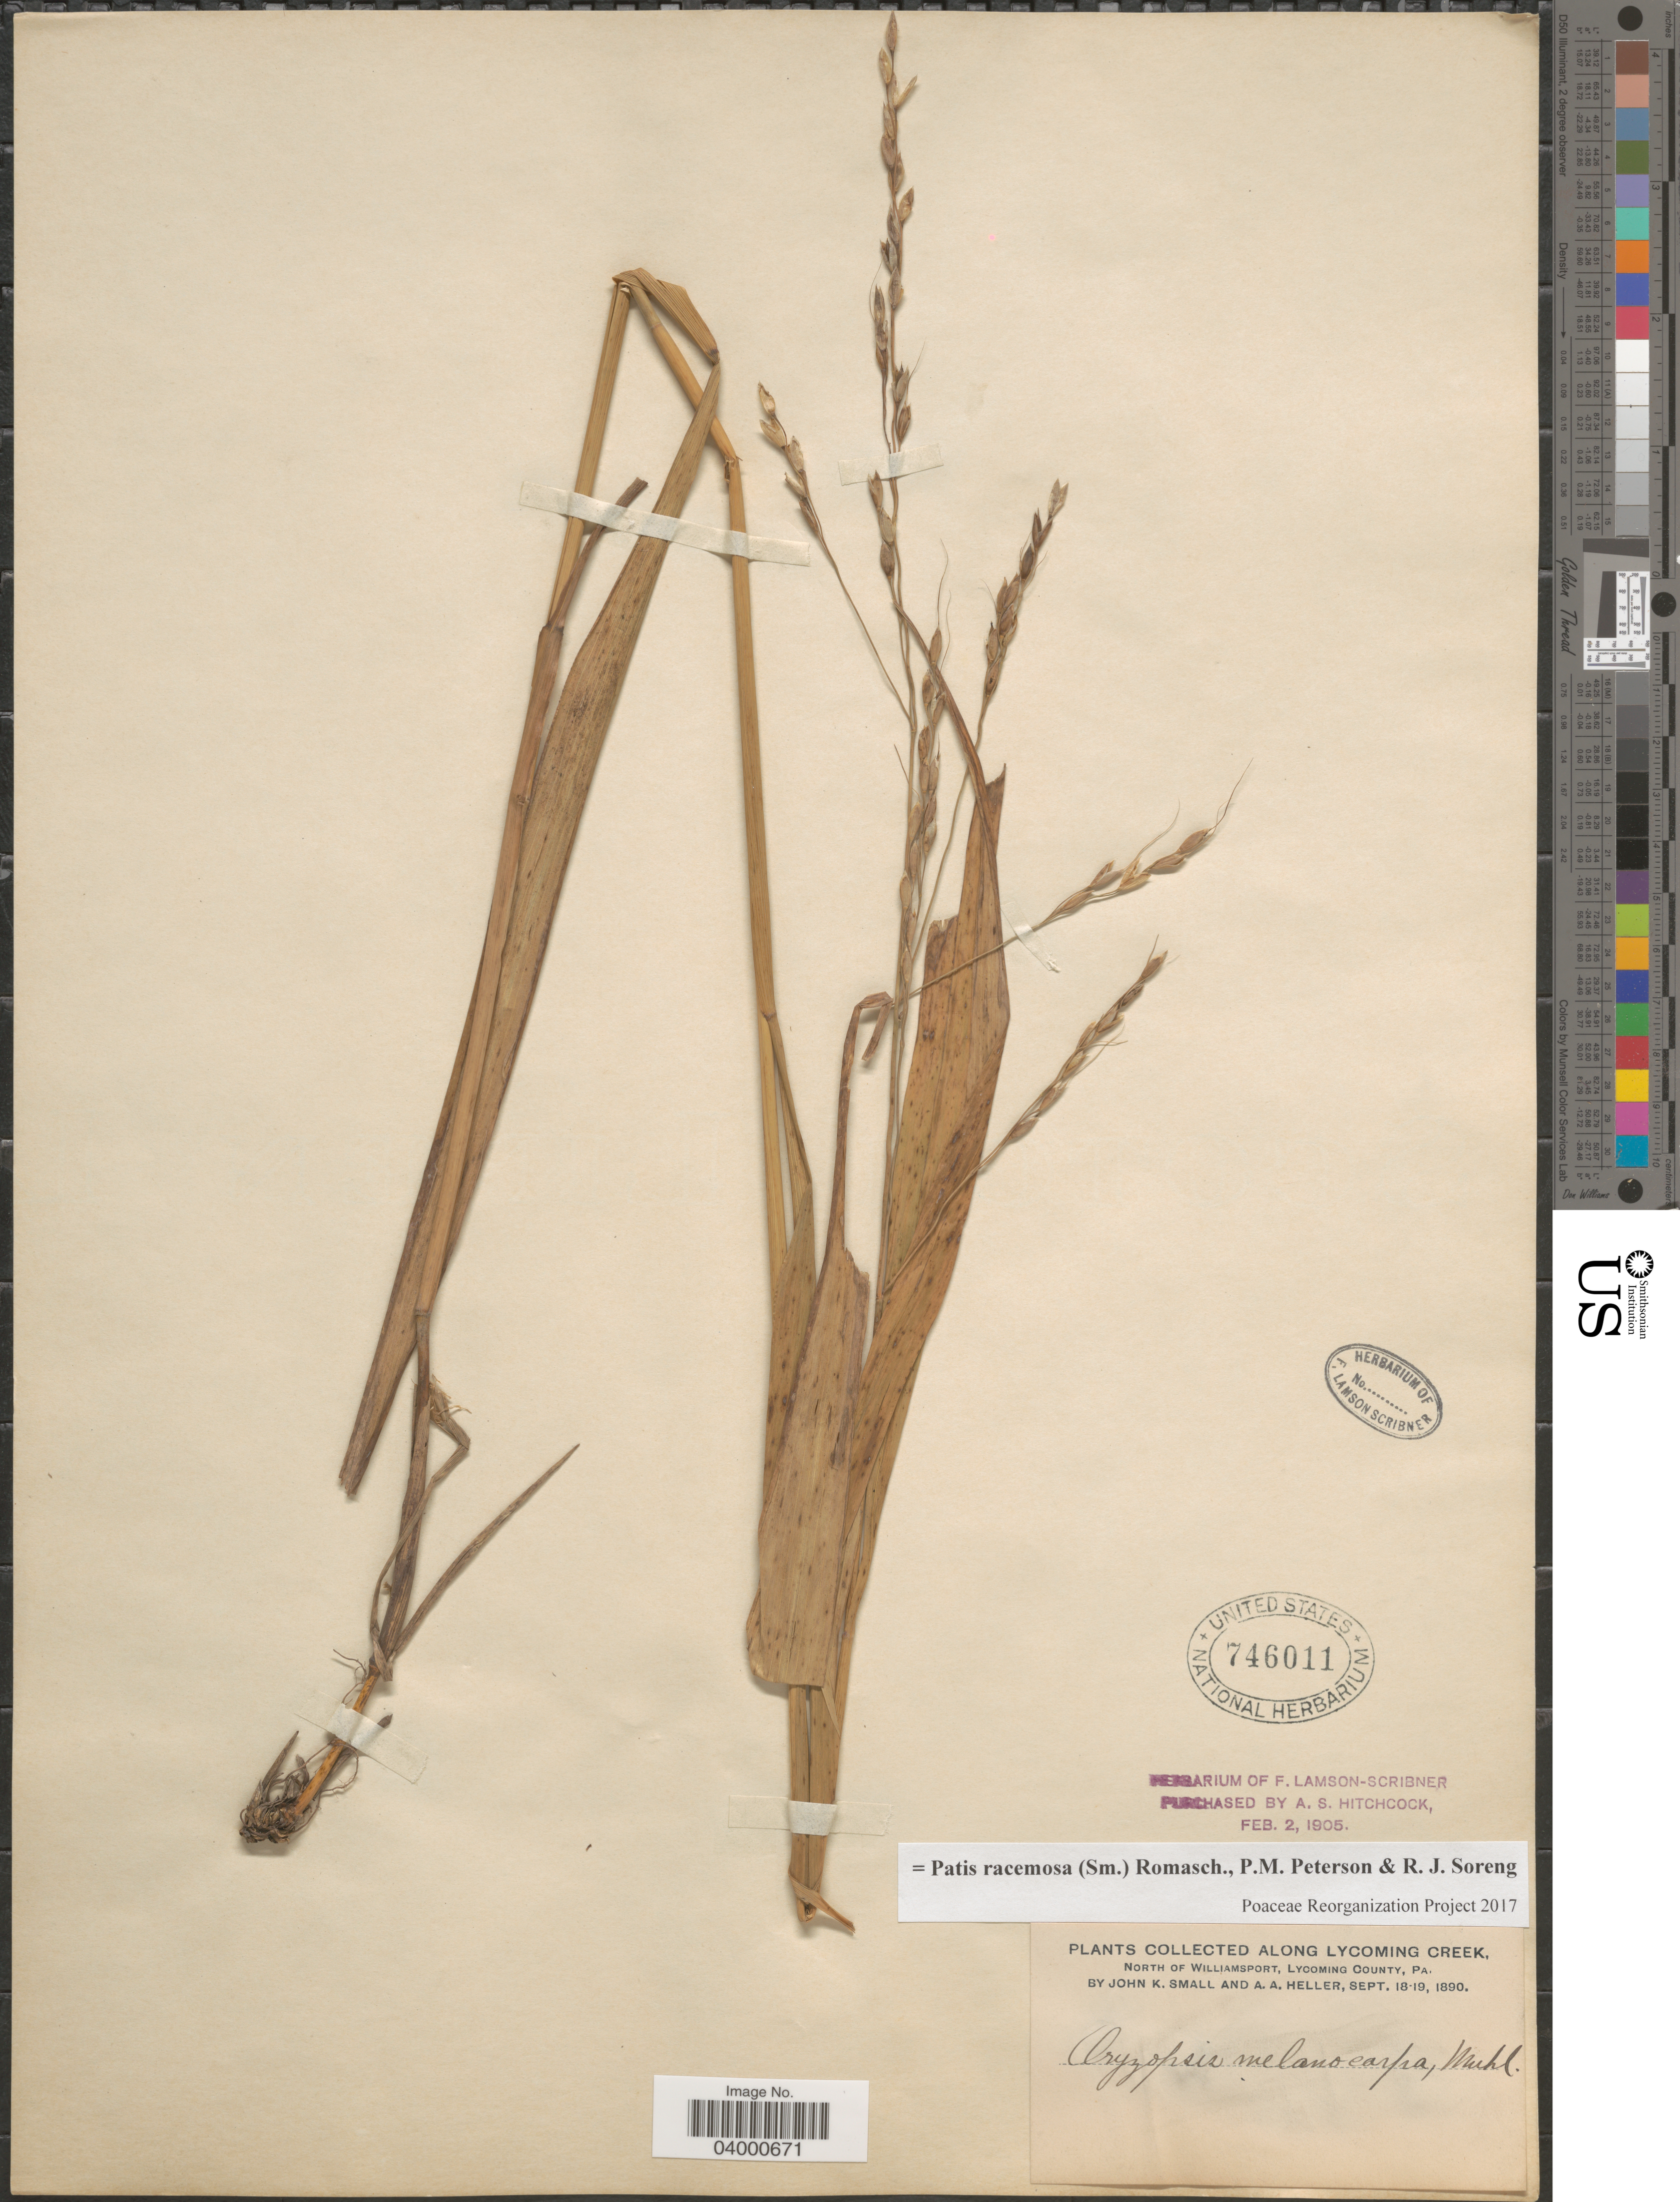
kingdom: Plantae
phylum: Tracheophyta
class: Liliopsida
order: Poales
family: Poaceae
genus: Patis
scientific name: Patis racemosa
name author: (Sm.) Romasch. et al.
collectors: J. K. Small & A. A. Heller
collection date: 1890-09-18/1890-09-19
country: United States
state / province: Pennsylvania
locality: Along Lycoming Creek, North of Williamsport, Lycoming County.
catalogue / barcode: US 746011